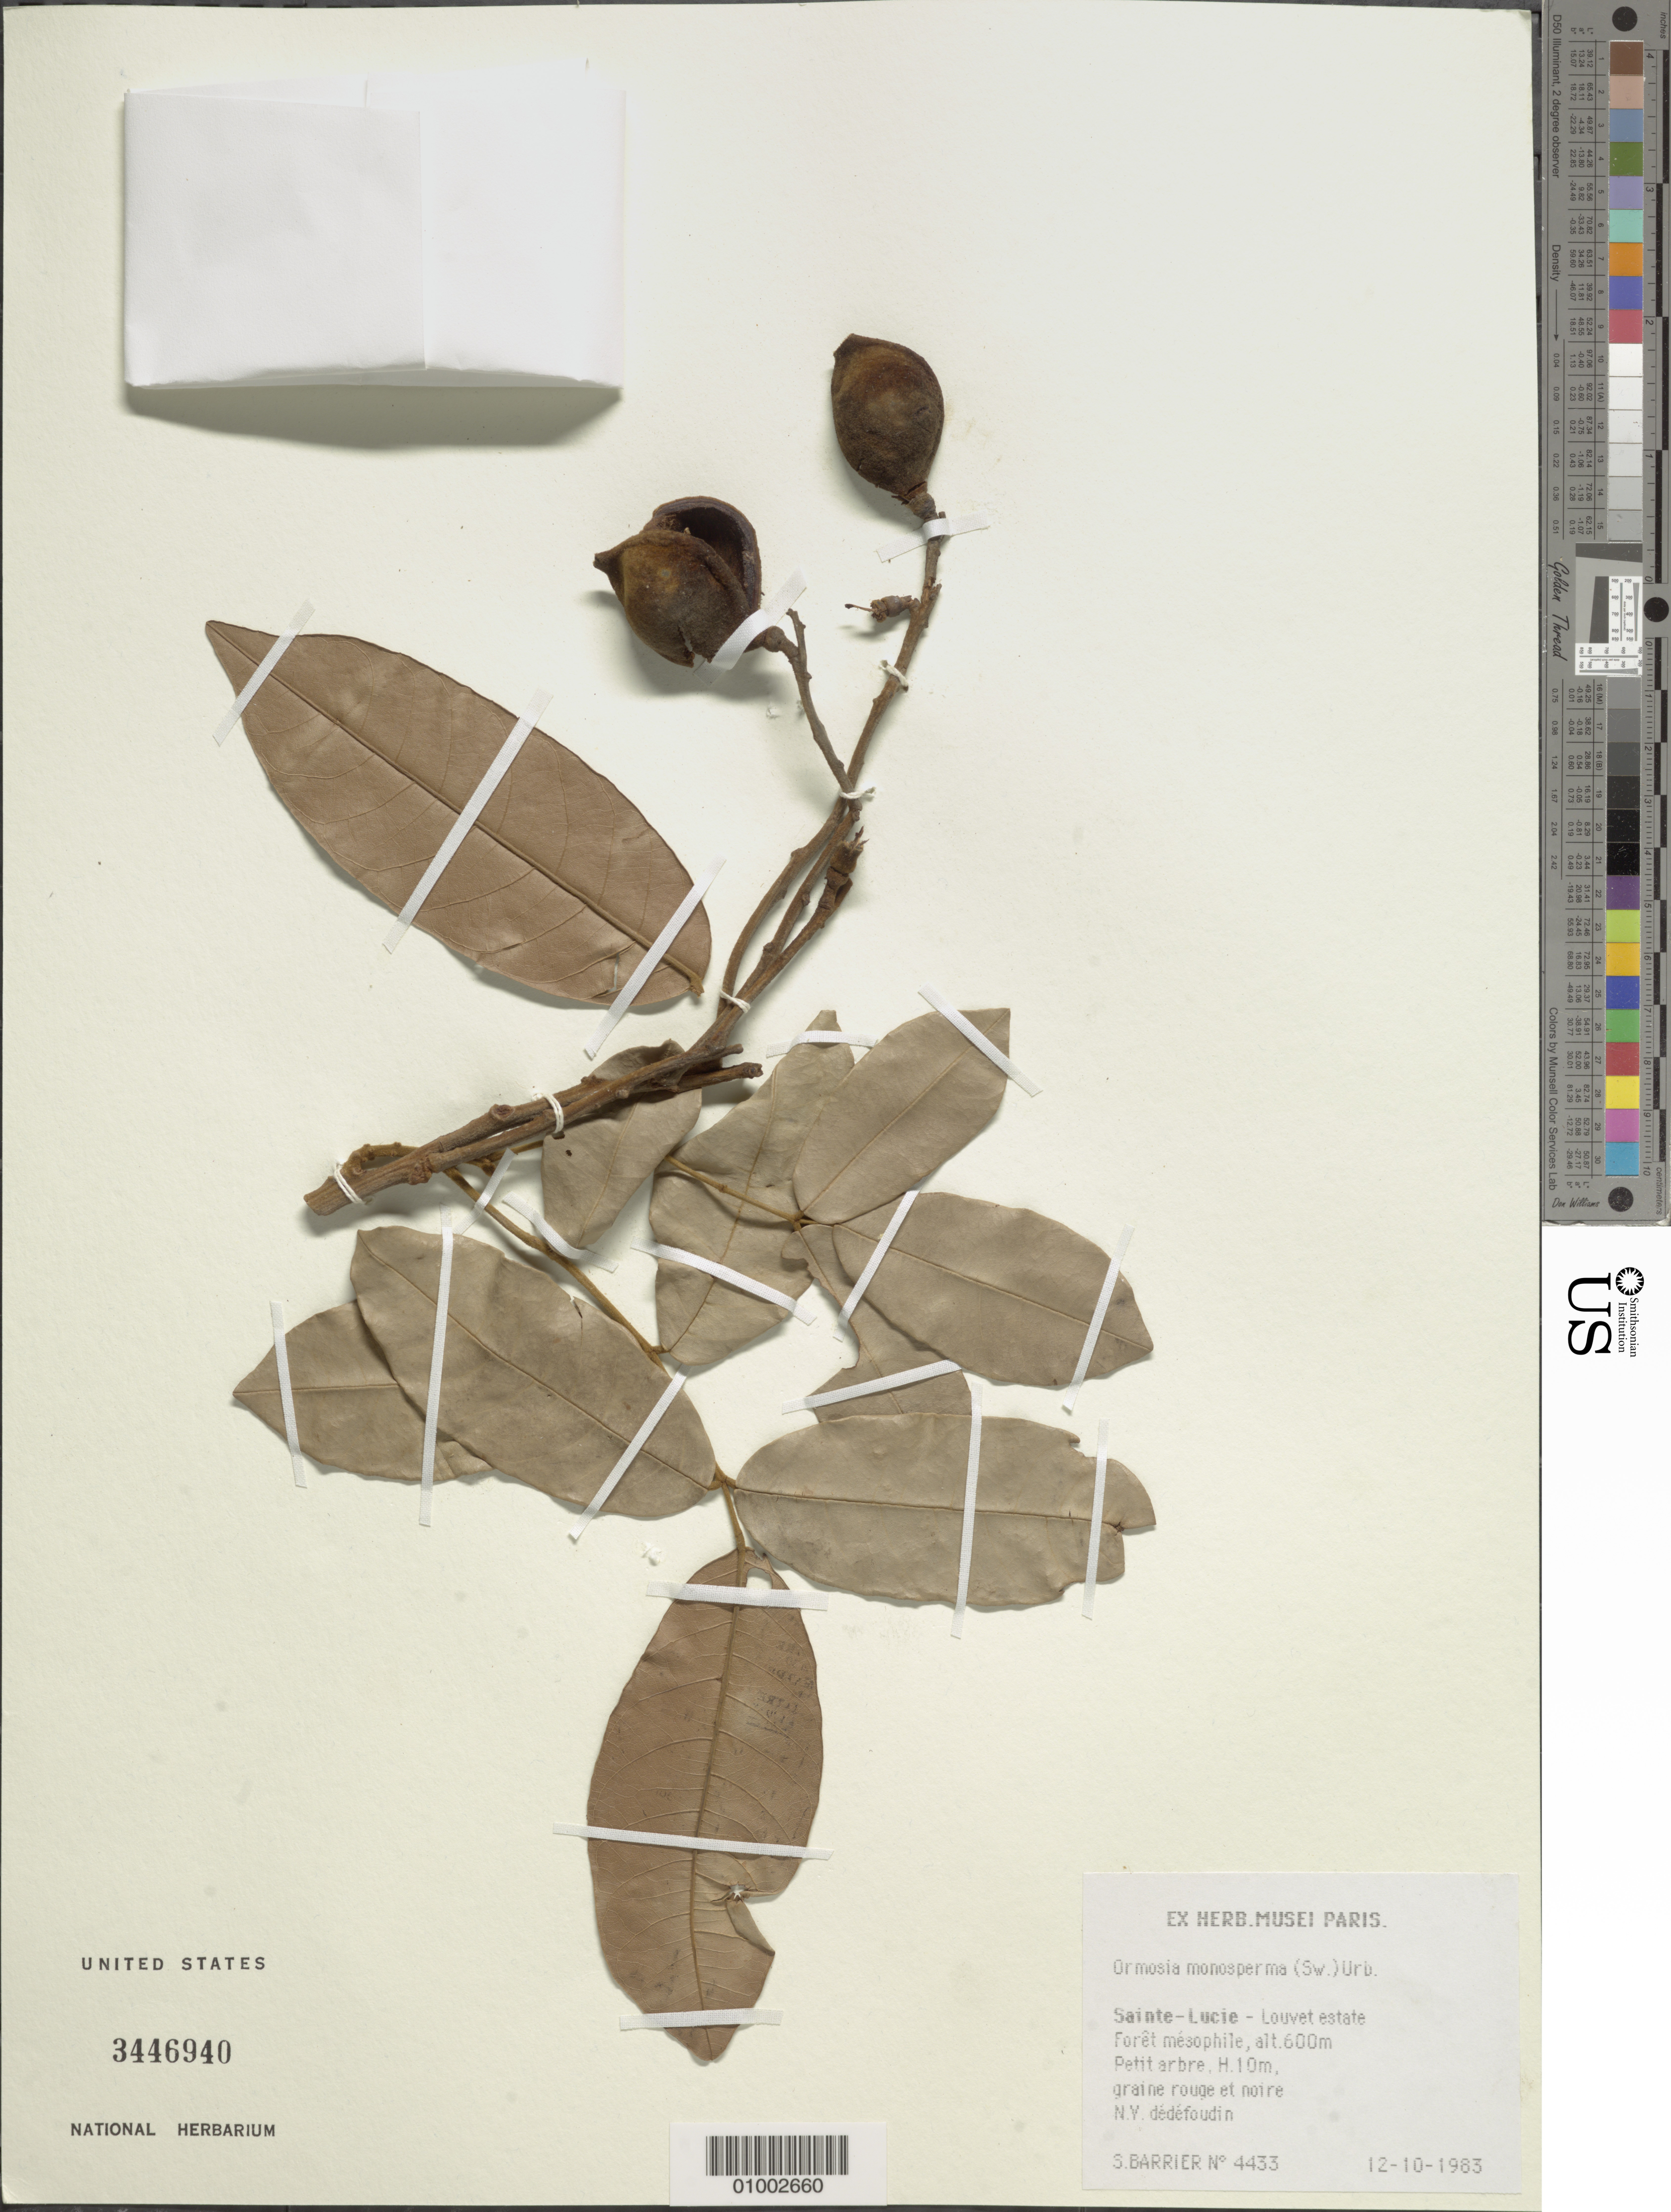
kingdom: Plantae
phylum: Tracheophyta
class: Magnoliopsida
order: Fabales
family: Fabaceae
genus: Ormosia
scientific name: Ormosia monosperma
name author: (Sw.) Urb.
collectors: S. Barrier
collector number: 4433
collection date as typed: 12 Oct 1983 or 10 Dec 1983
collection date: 1983-10-12 or 1983-12-10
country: St. Lucia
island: St. Lucia I.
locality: Louvet estate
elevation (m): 600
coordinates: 0 N, 0 E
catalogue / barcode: US 3446940